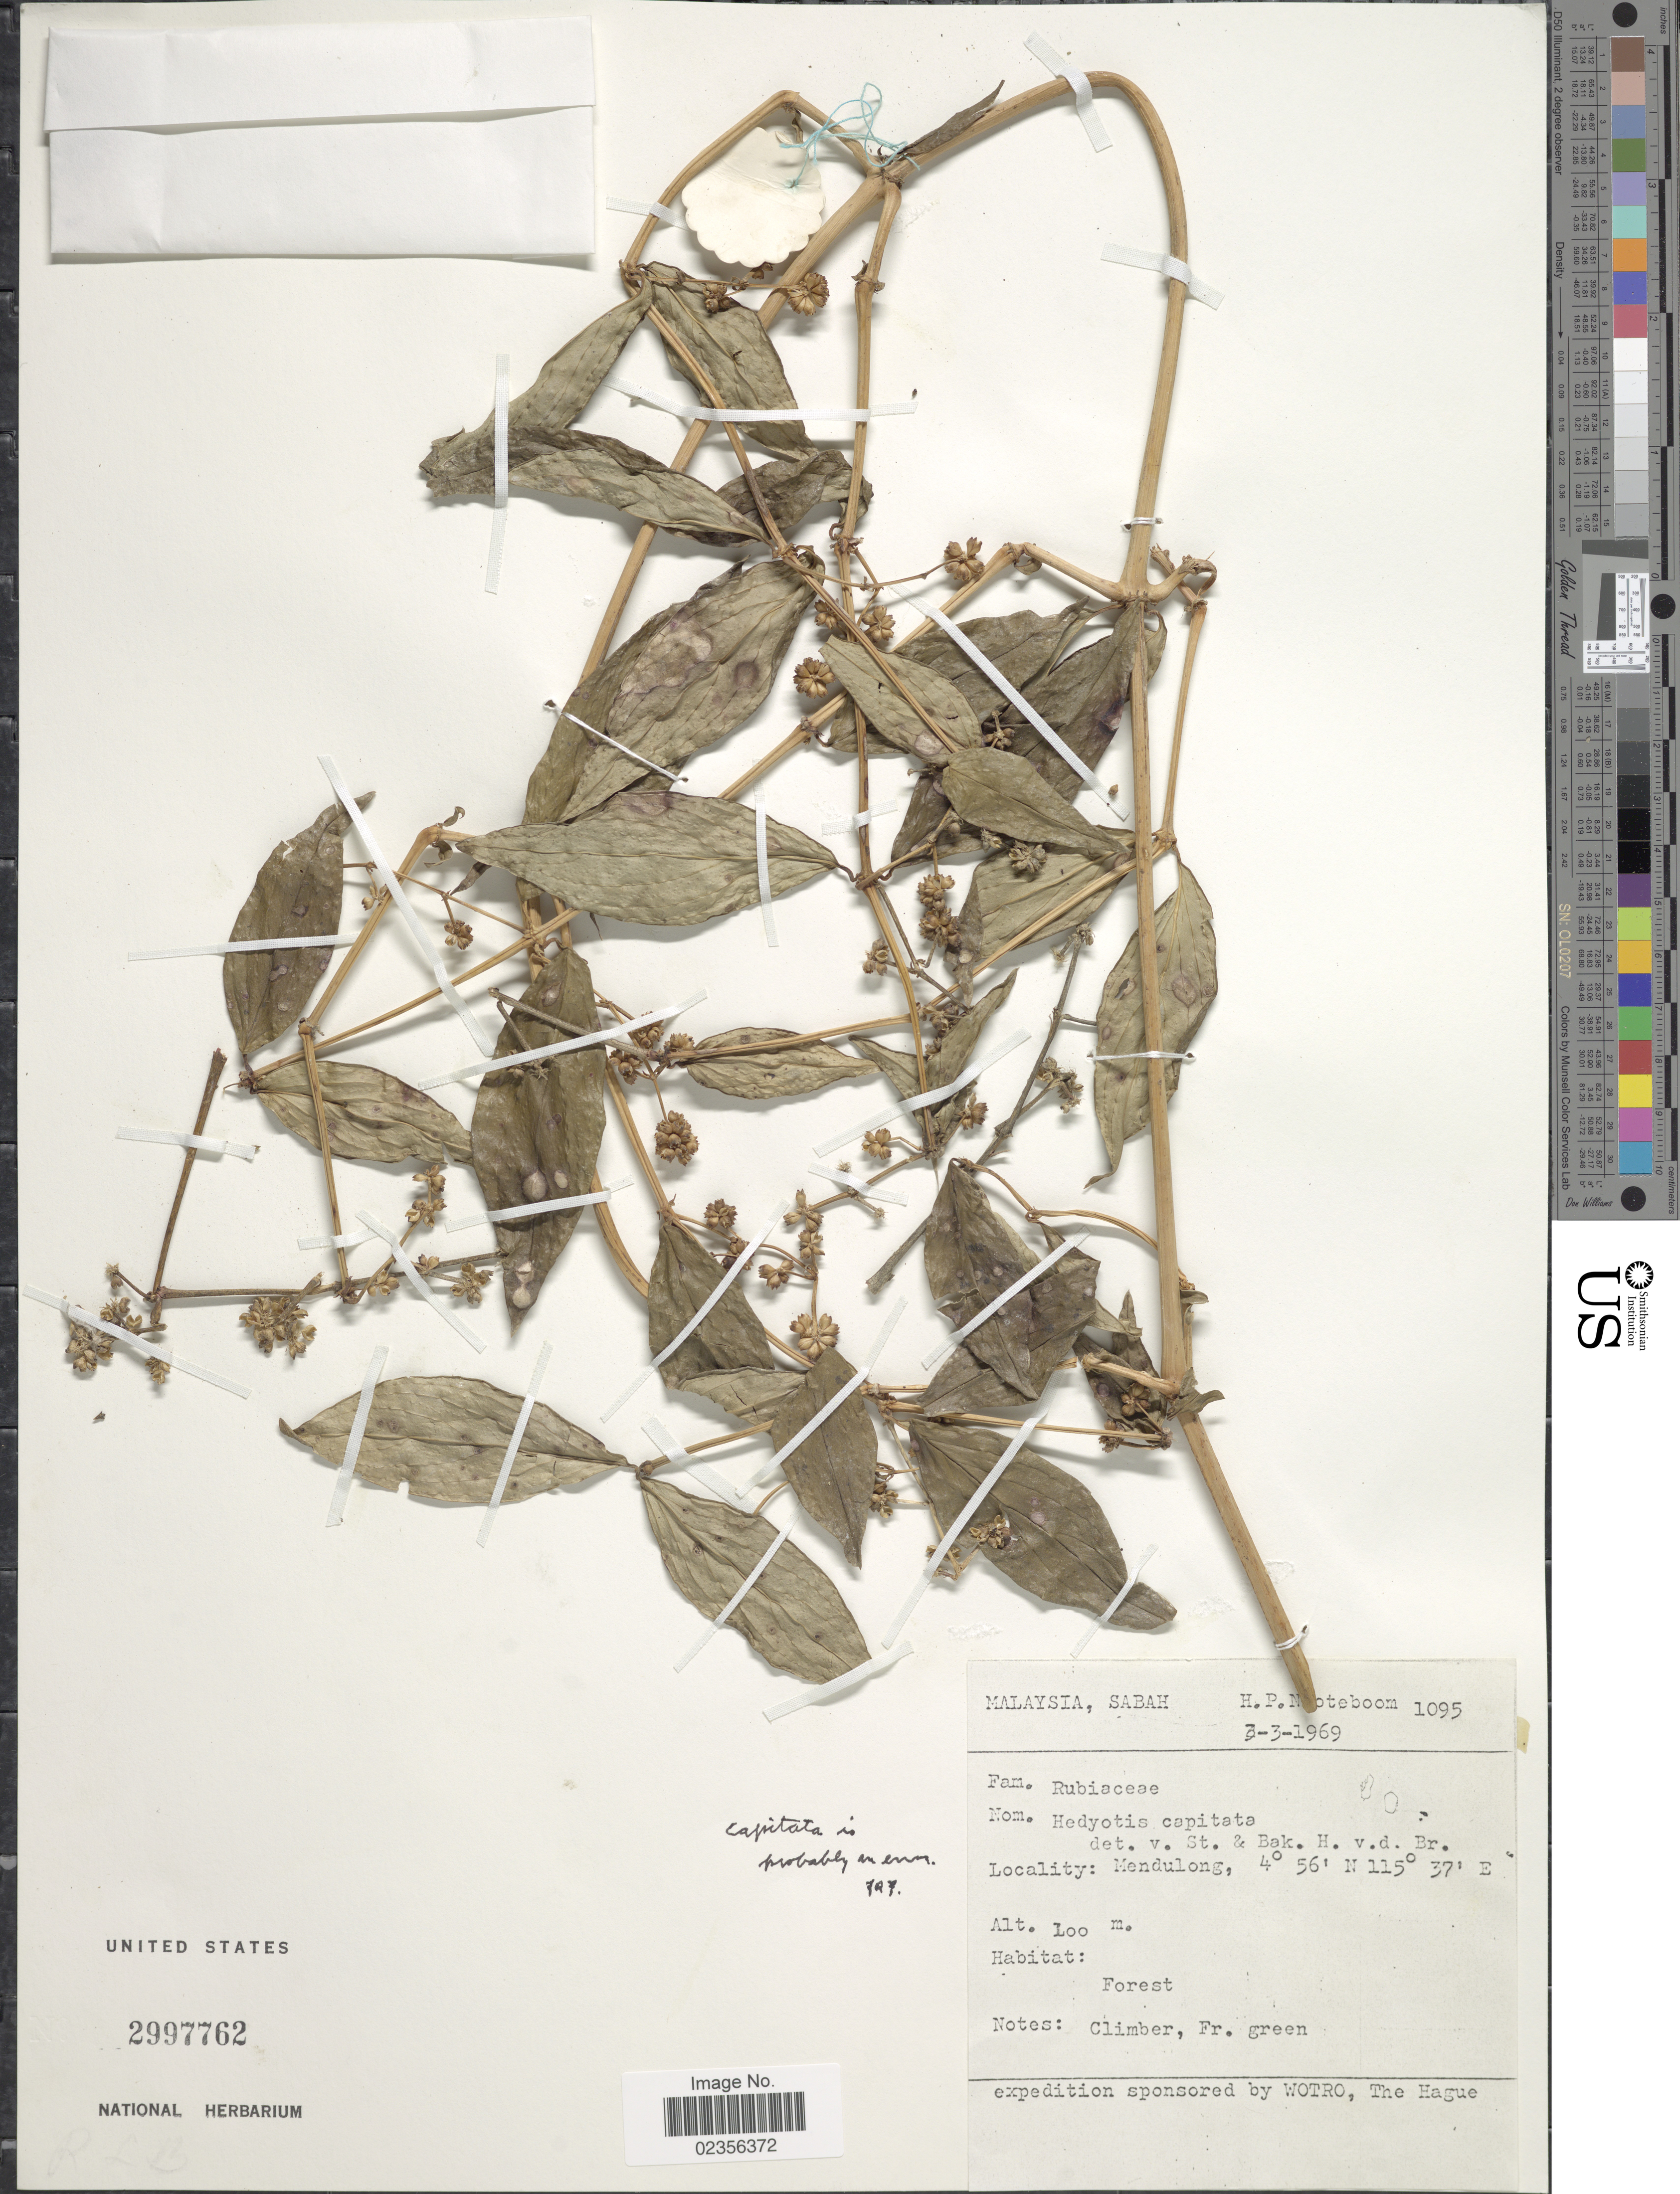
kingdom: Plantae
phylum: Tracheophyta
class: Magnoliopsida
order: Gentianales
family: Rubiaceae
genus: Hedyotis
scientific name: Hedyotis capitellata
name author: Wall.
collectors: H. P. Nooteboom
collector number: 1095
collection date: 1969-03-03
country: Malaysia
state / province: Sabah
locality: Malaysia, Sabah, Mendulong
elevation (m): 100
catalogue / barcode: US 2997762